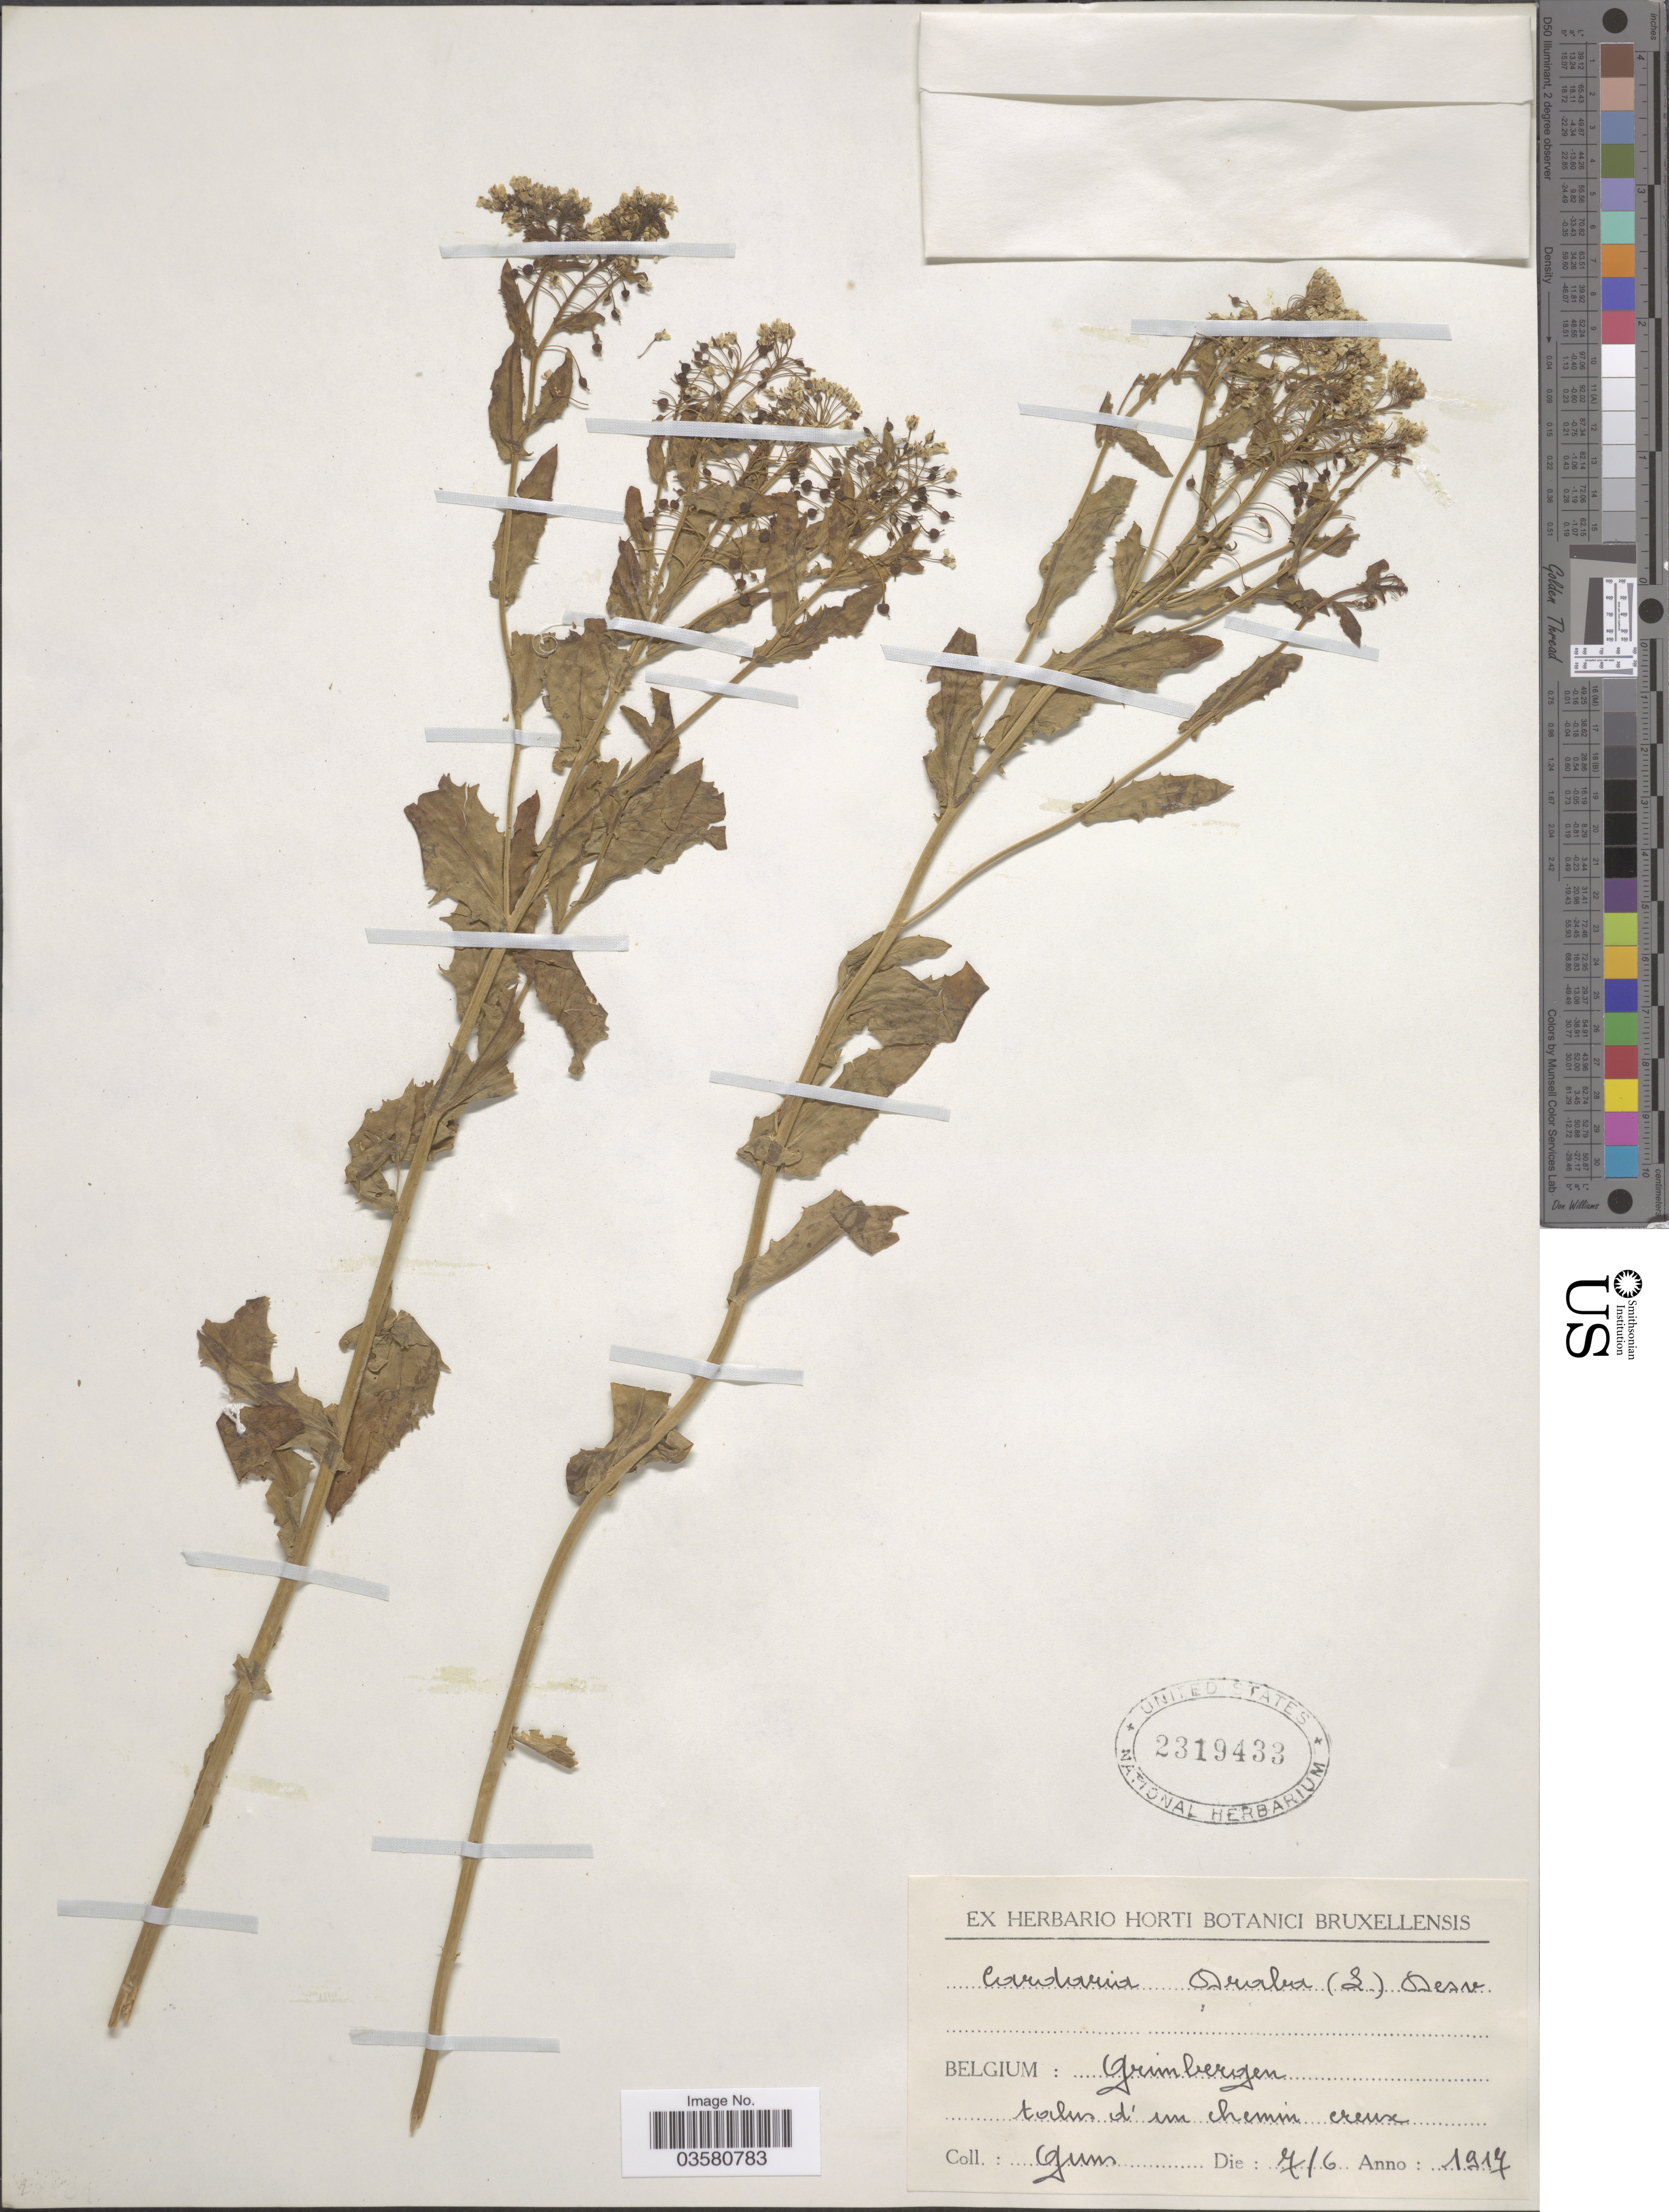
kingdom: Plantae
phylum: Tracheophyta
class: Magnoliopsida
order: Brassicales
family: Brassicaceae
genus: Lepidium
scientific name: Lepidium draba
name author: L.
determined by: Strong, M. T., (US), Smithsonian Institution - National Museum of Natural History (UNITED STATES)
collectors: Gum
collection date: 1917-06-07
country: Belgium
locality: Grimbergen.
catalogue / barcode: US 2319433